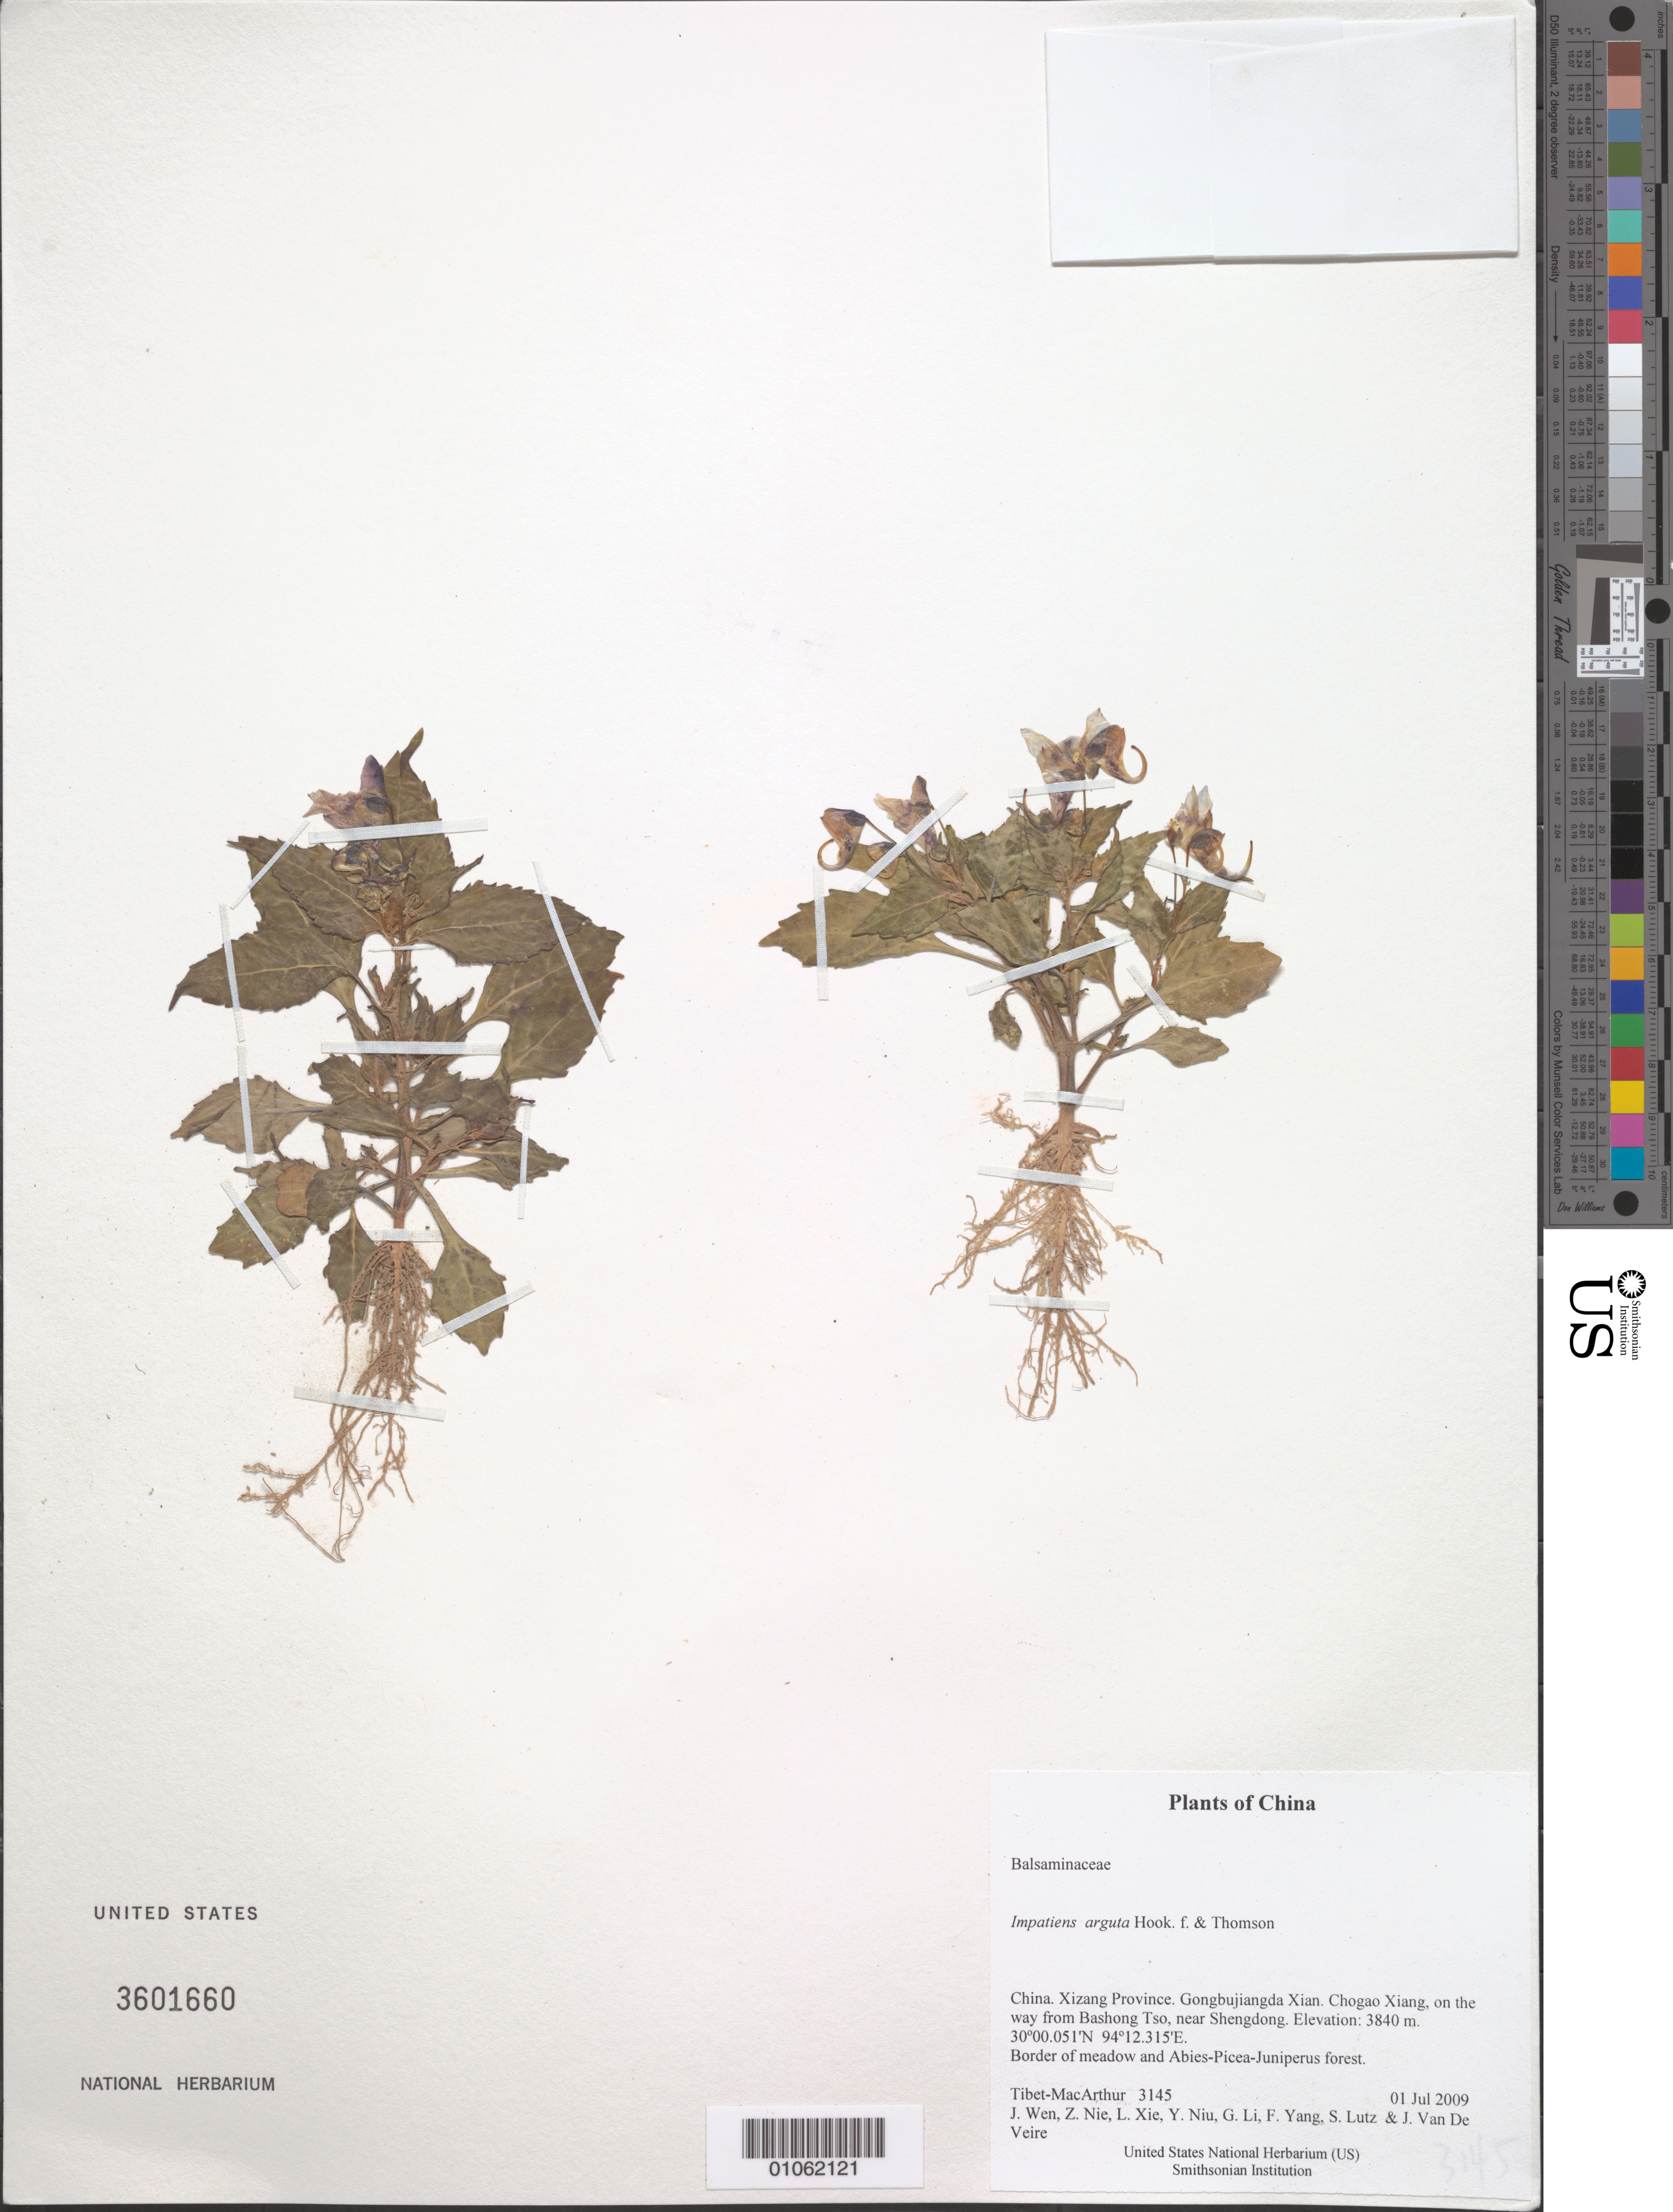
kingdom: Plantae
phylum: Tracheophyta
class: Magnoliopsida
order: Ericales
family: Balsaminaceae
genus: Impatiens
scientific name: Impatiens arguta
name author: Hook. f. & Thomson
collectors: Tibet-MacArthur, J. Wen, Z. Nie, L. Xie, Y. Niu, G. Li, F. Yang, S. Lutz & J. Van De Veire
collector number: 3145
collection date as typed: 01 Jul 2009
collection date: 2009-07-01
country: China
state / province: Xizang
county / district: Gongbujiangda Xian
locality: Chogao Xiang, on the way from Bashong Tso, near Shengdong.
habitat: Border of meadow and Abies-Picea-Juniperus forest.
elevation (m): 3840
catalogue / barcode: US 3601660